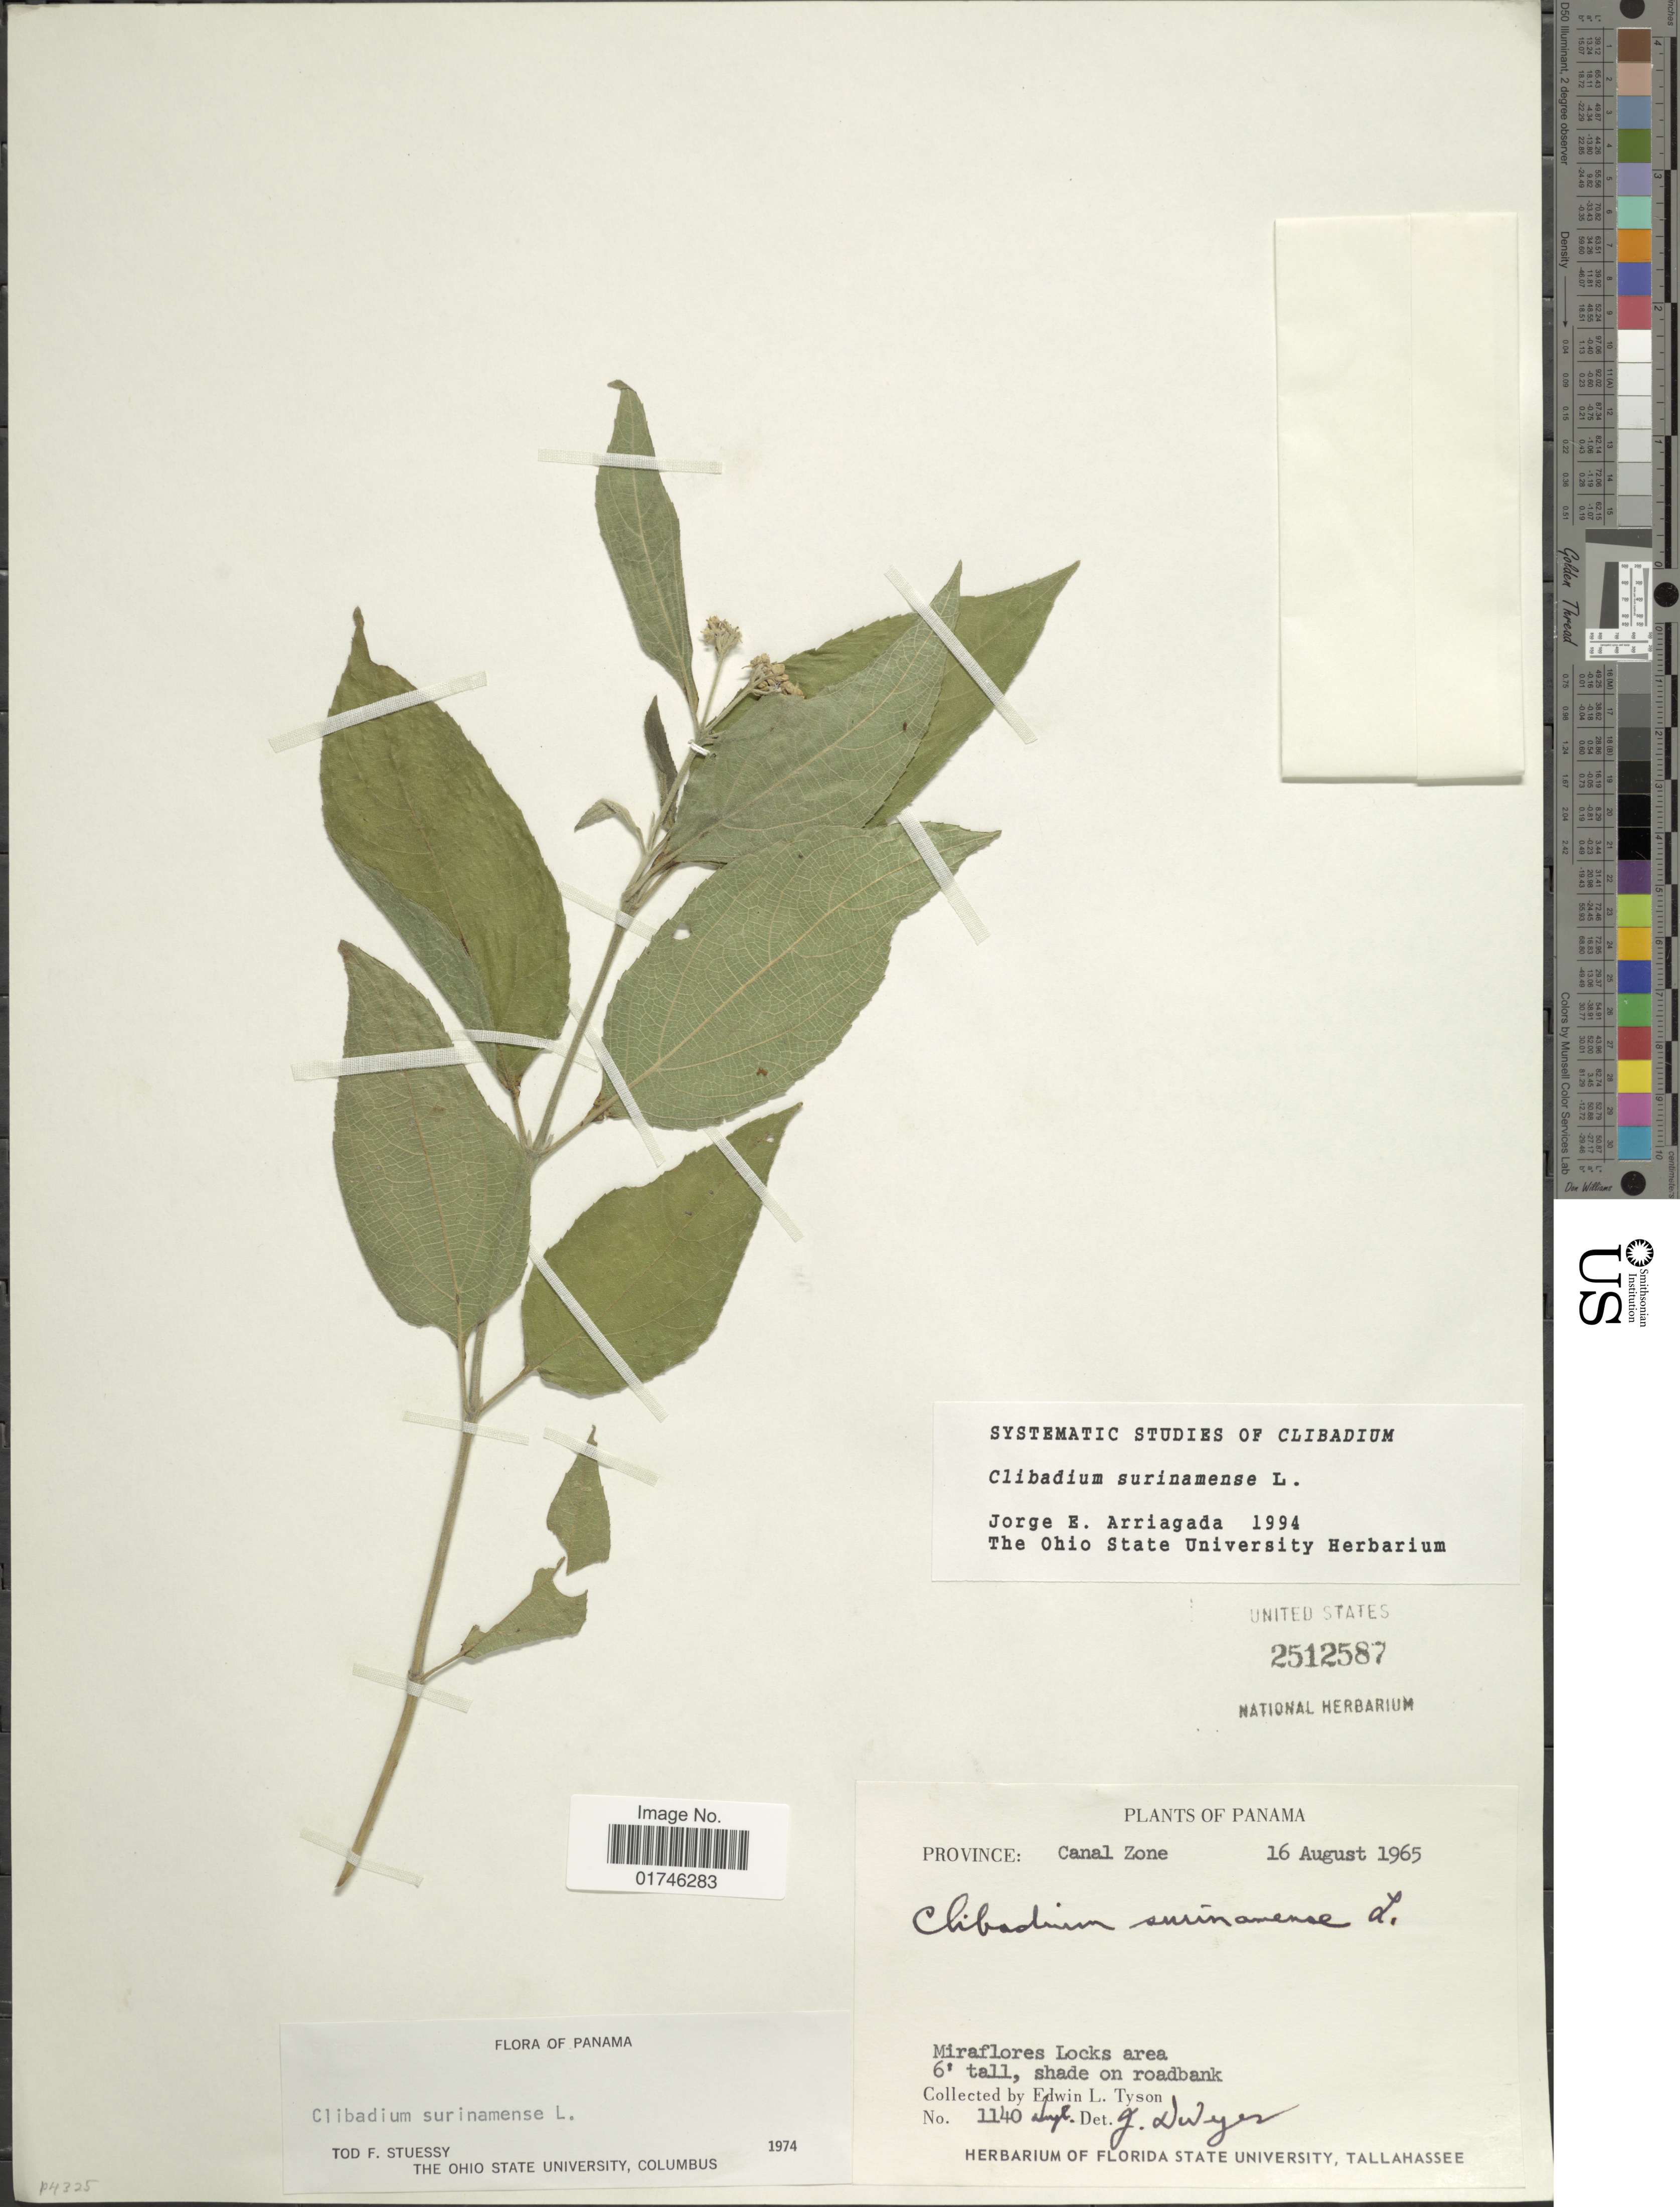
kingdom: Plantae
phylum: Tracheophyta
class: Magnoliopsida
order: Asterales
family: Asteraceae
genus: Clibadium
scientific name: Clibadium surinamense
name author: L.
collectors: E. L. Tyson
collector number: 1140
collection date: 1965-08-16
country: Panama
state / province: Colón / Panamá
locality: Province: Canal Zone, Shade on roadbank.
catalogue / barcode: US 2512587